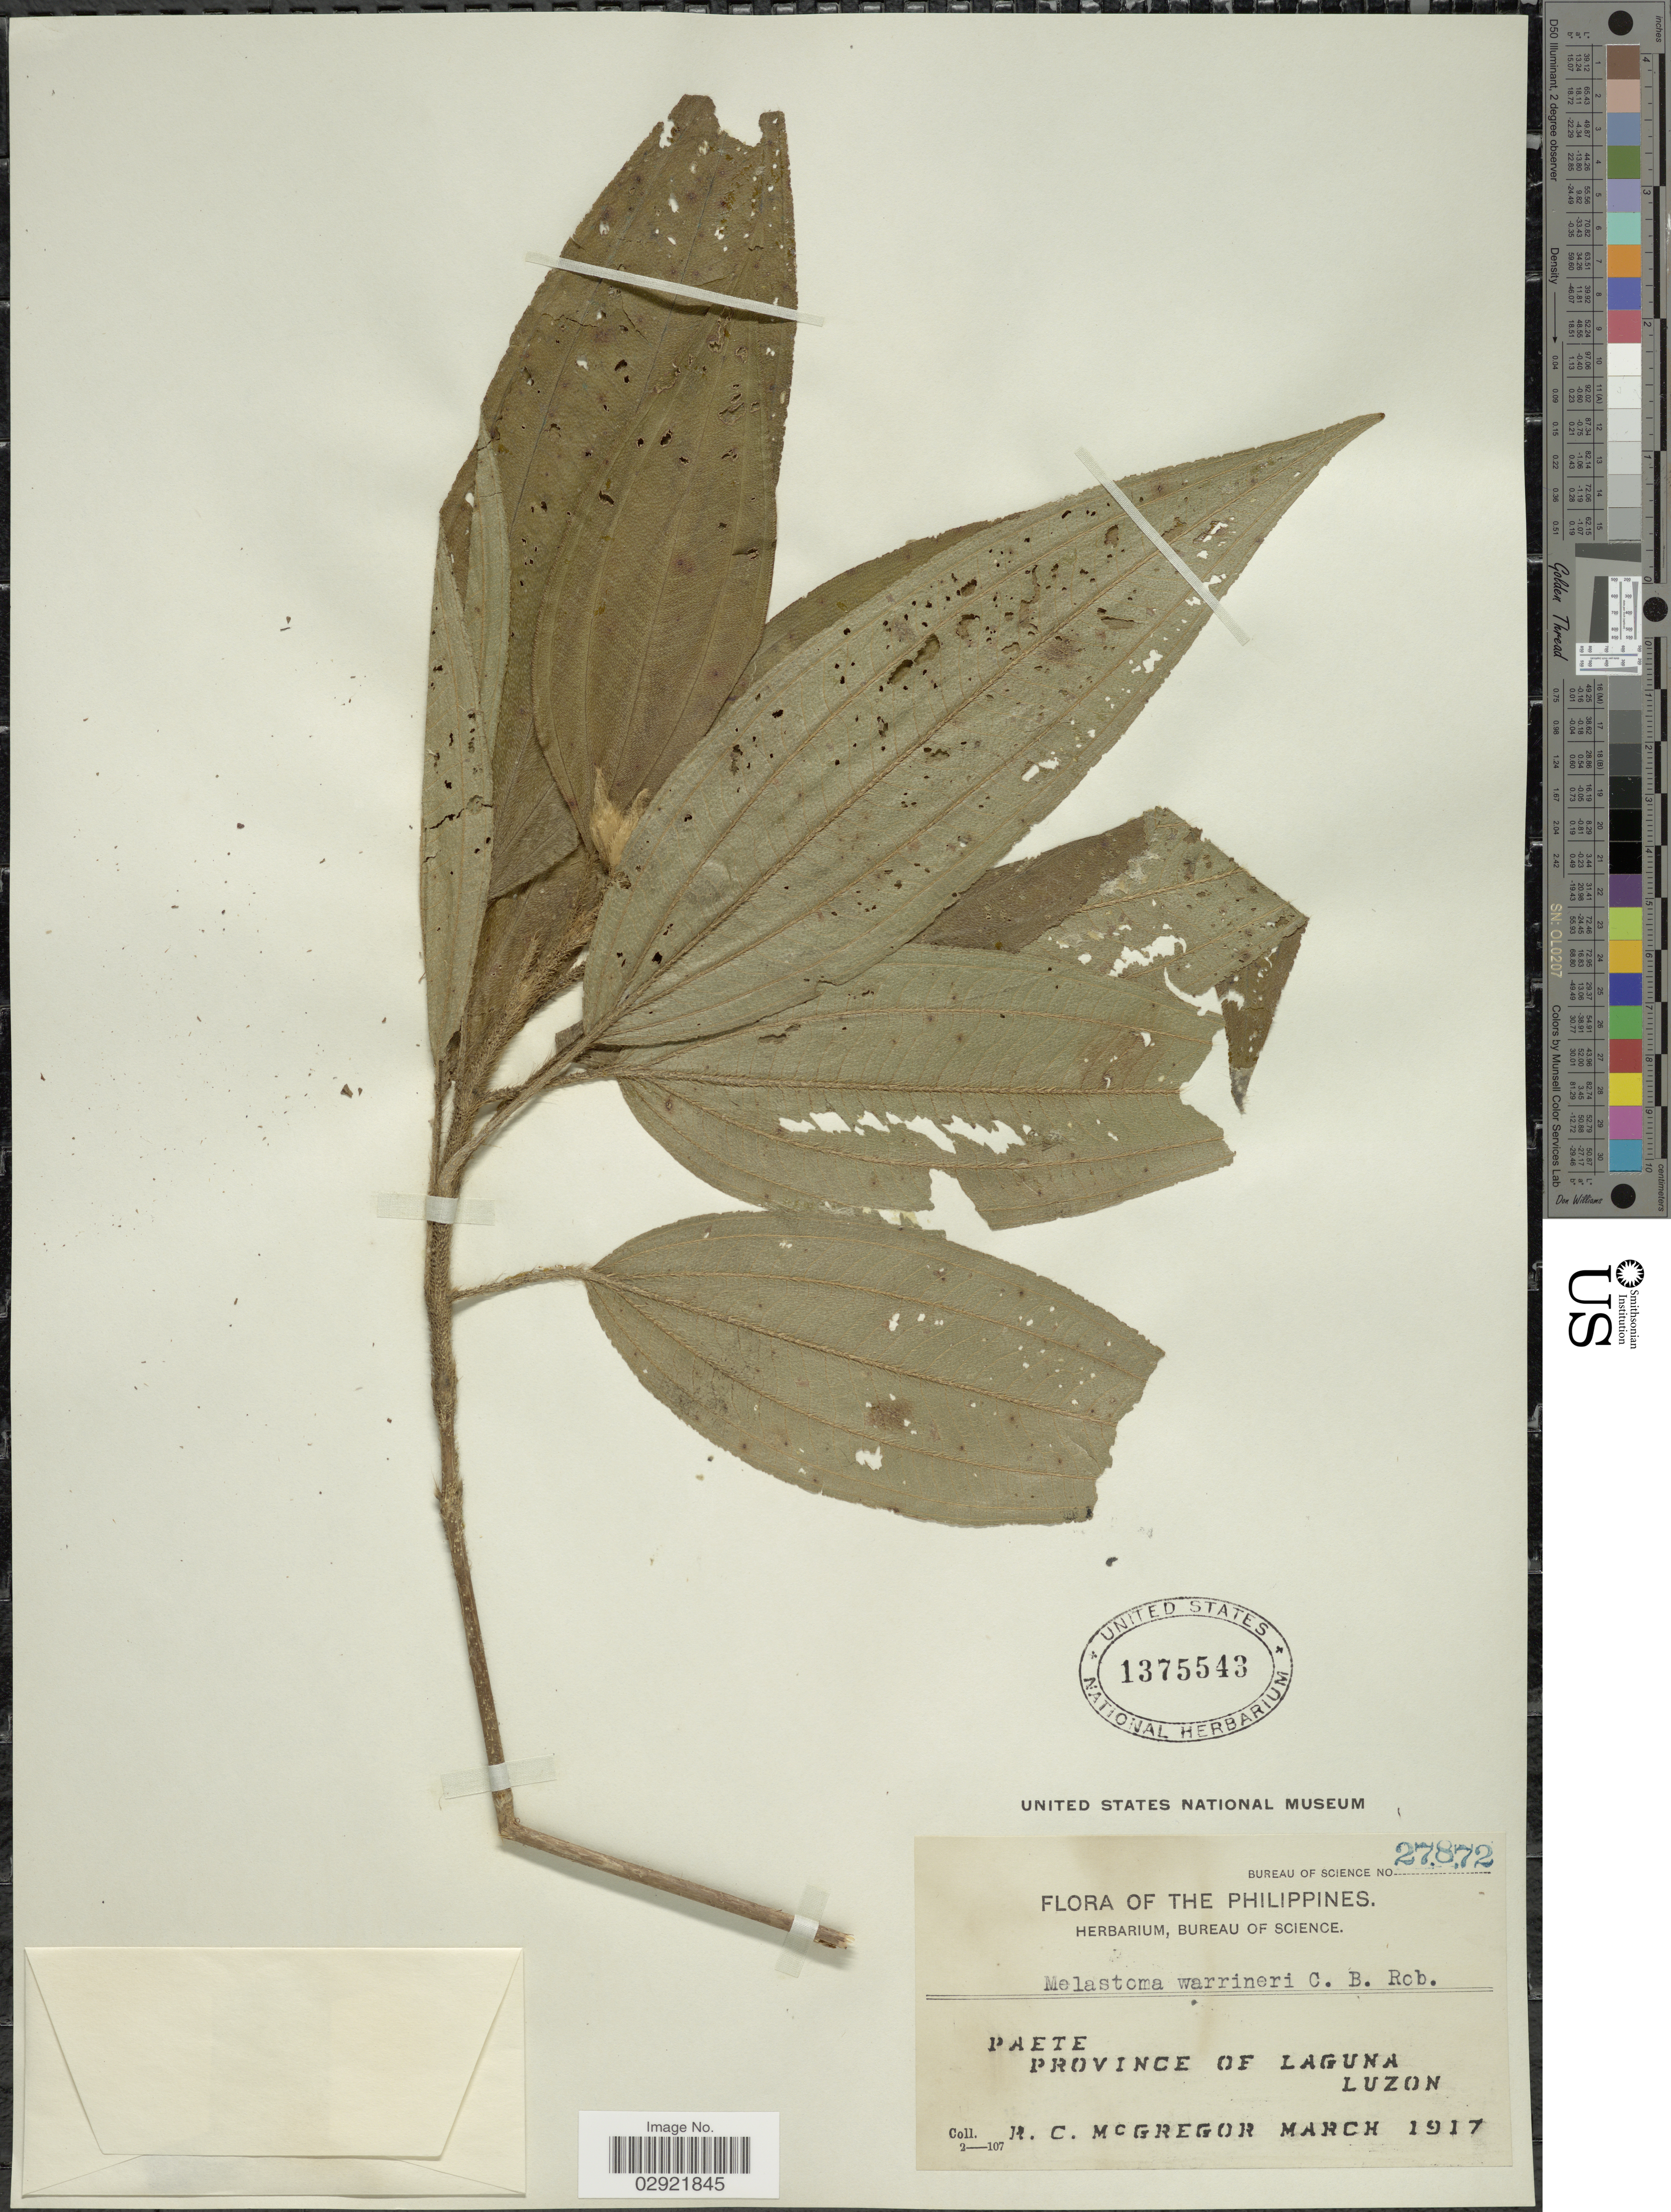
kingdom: Plantae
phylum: Tracheophyta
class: Magnoliopsida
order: Myrtales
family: Melastomataceae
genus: Melastoma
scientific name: Melastoma malabathricum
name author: L.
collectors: R. C. McGregor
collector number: Bureau of Science 27872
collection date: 1917-03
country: Philippines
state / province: Calabarzon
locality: Paete. Province of Laguna. Luzon.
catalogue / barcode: US 1375543